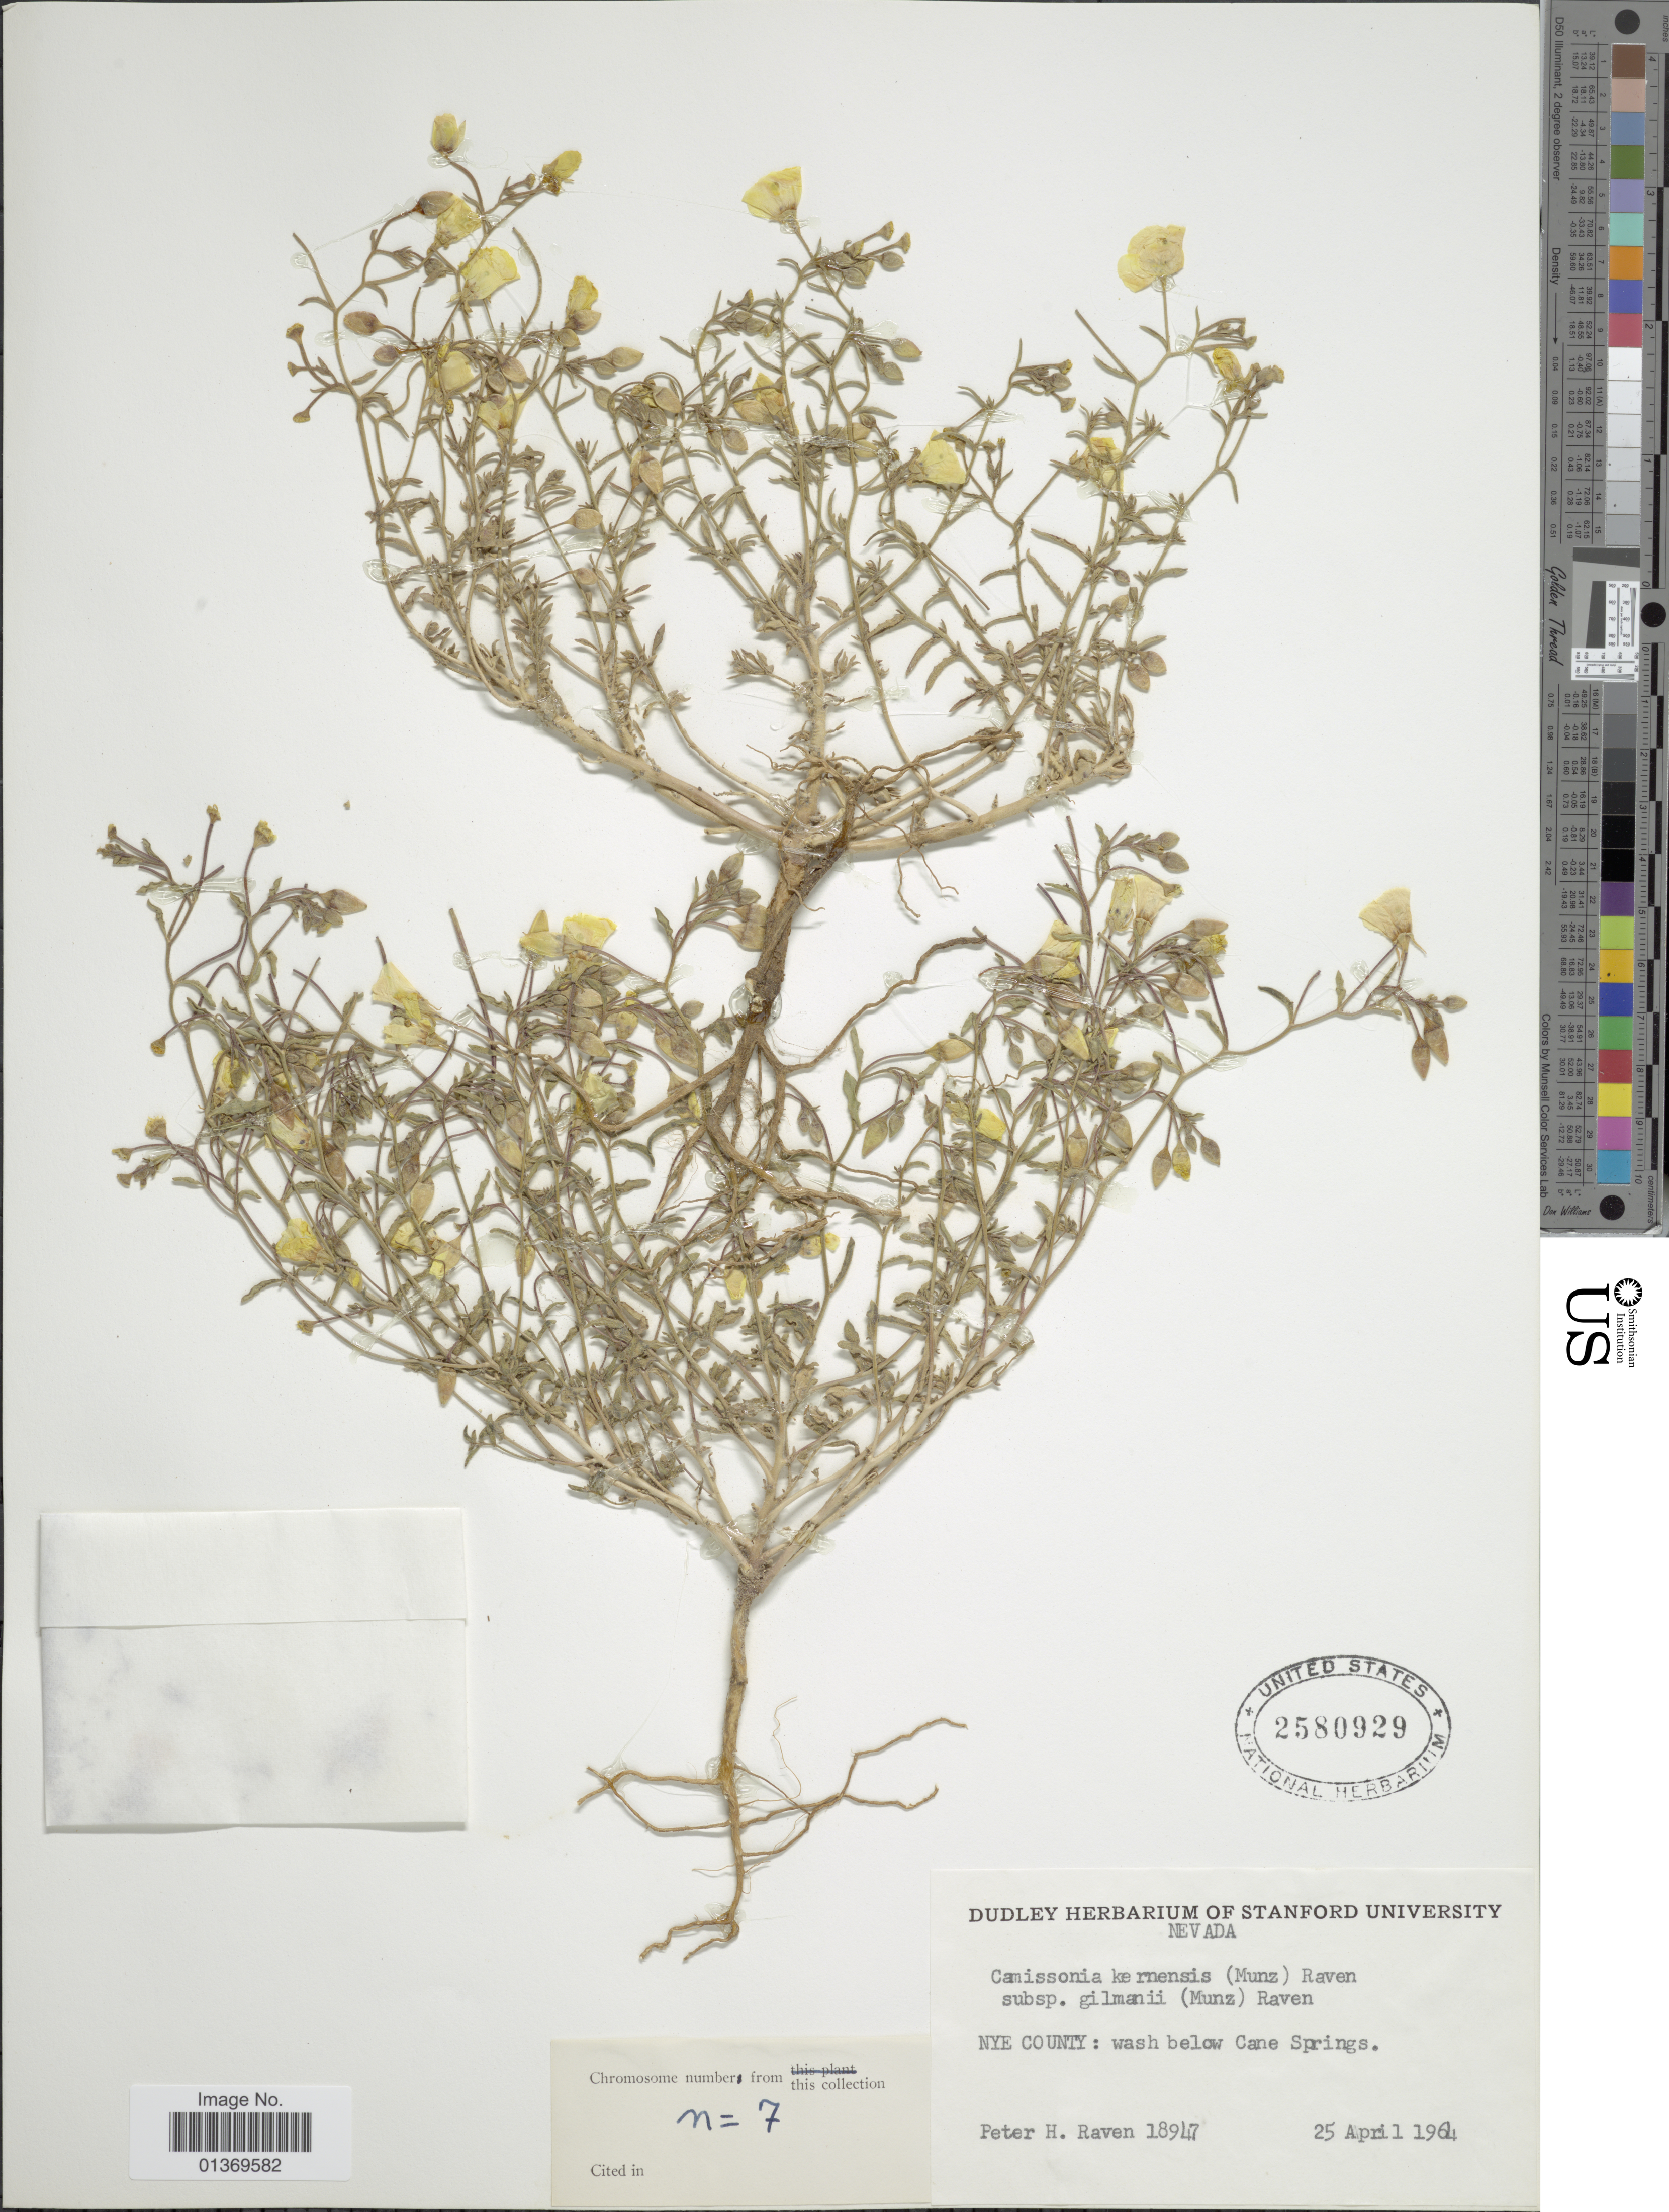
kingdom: Plantae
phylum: Tracheophyta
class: Magnoliopsida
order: Myrtales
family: Onagraceae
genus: Camissonia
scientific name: Camissonia kernensis subsp. gilmanii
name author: (Munz) P.H. Raven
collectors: P. H. Raven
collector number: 18947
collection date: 1964-04-25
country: United States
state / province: Nevada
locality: Nye County: wash below Cane Springs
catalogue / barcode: US 2580929